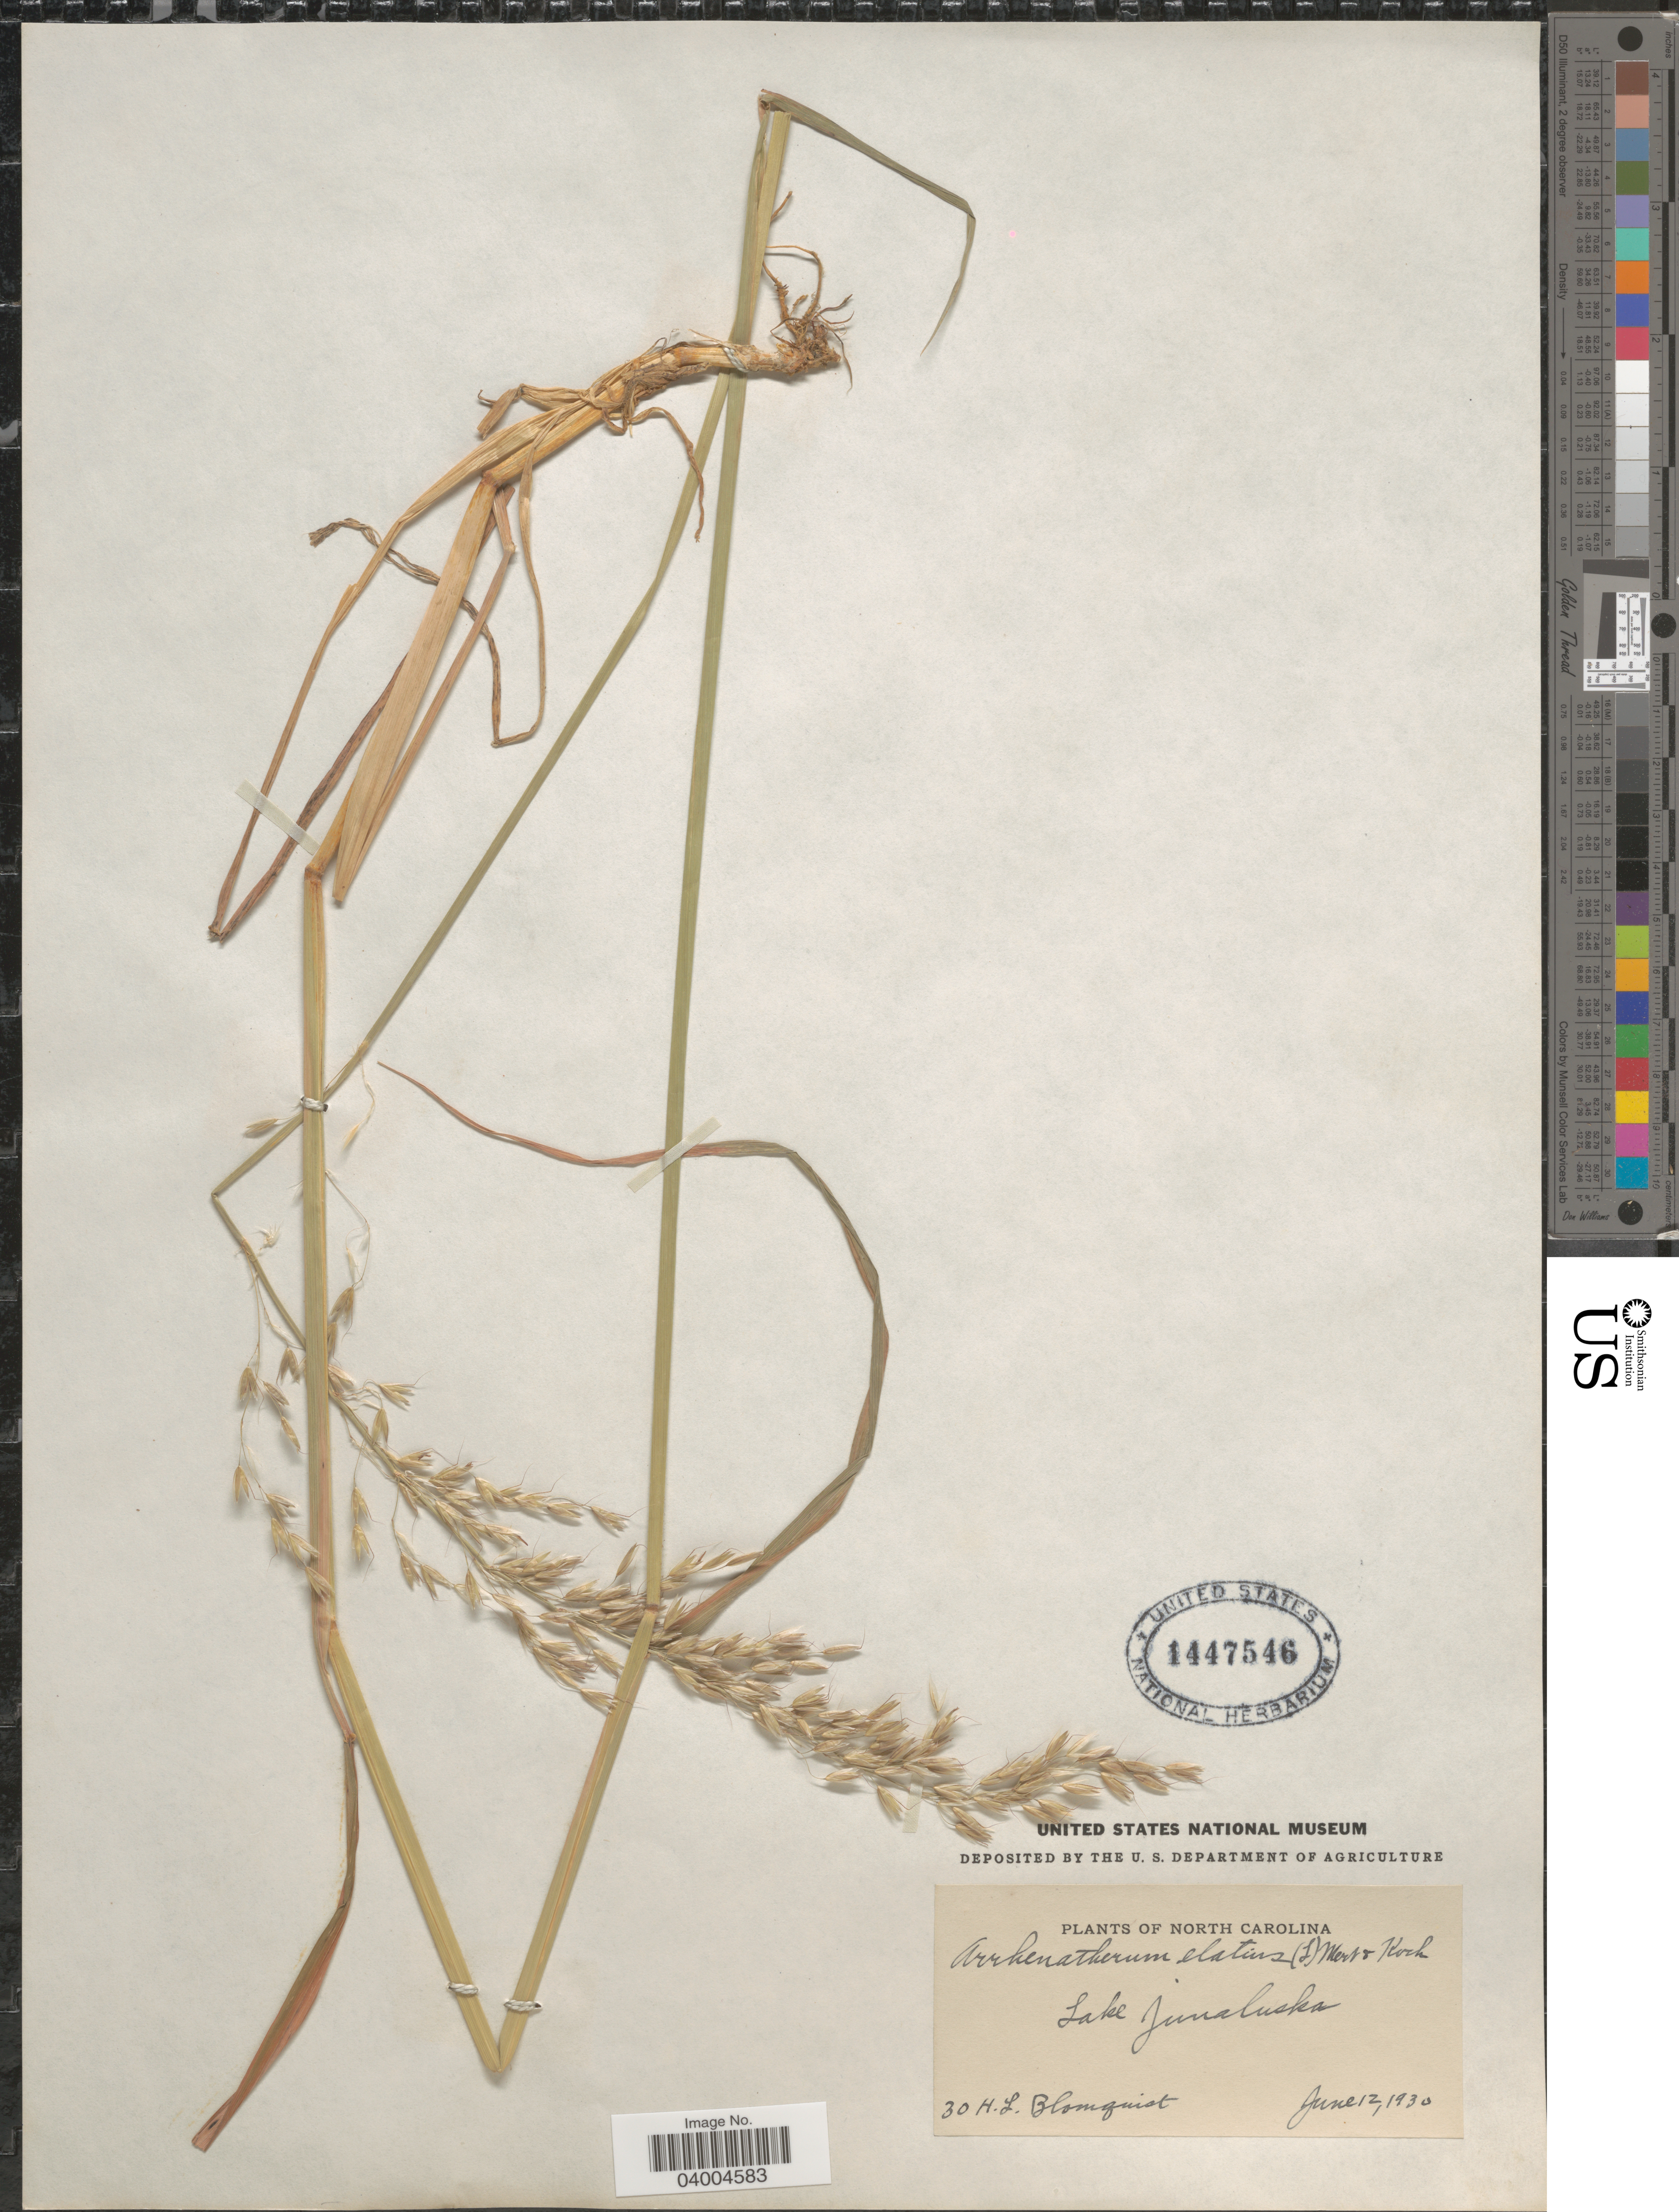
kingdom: Plantae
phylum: Tracheophyta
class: Liliopsida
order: Poales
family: Poaceae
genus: Arrhenatherum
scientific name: Arrhenatherum elatius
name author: (L.) J. Presl & C. Presl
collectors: H. Blomquist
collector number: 30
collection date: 1930-06-12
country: United States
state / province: North Carolina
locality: Lake Junaluska.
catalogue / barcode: US 1447546